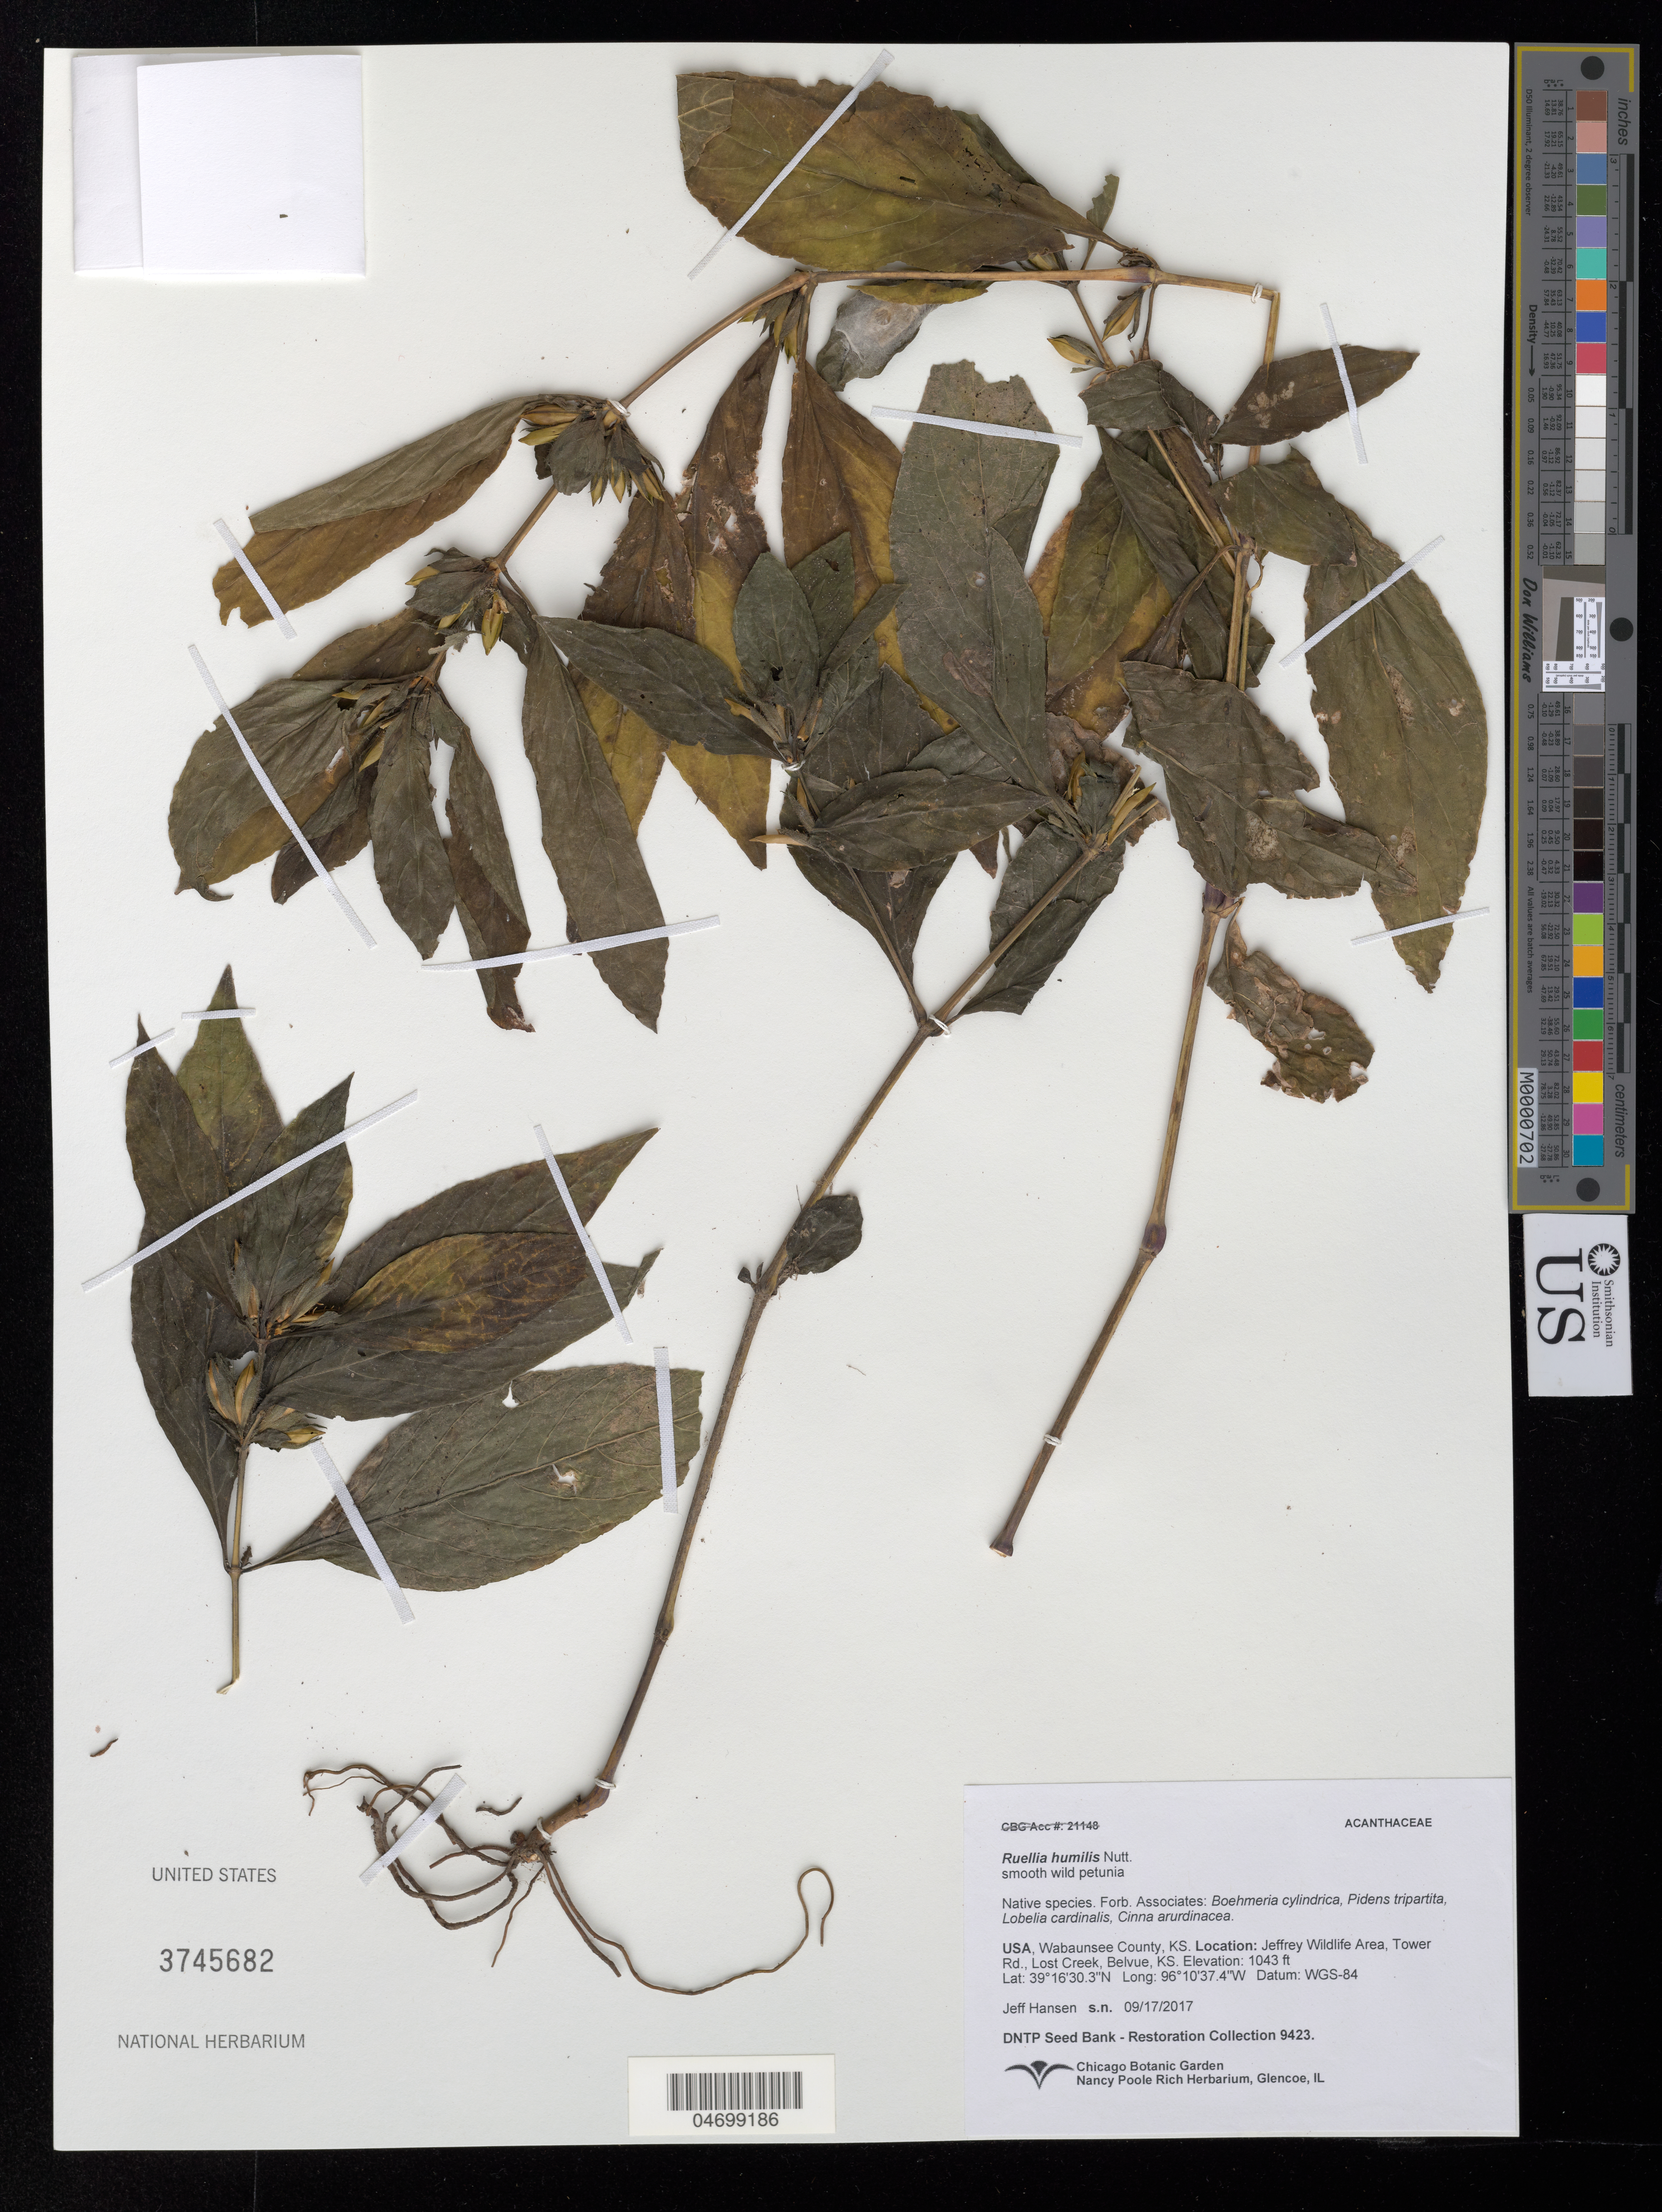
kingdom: Plantae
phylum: Tracheophyta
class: Magnoliopsida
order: Lamiales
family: Acanthaceae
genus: Ruellia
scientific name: Ruellia humilis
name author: Nutt.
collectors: J. Hansen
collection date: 2017-09-17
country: United States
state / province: Kansas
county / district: Wabaunsee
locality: Jeffrey Wildlife Area, Tower Rd, Lost Creek, Belvue.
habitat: Boehmeria cylindrica, Pidens tripartita, Lobelia cardinalis, Cinna arurdinacea.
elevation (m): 318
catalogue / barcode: US 3745682